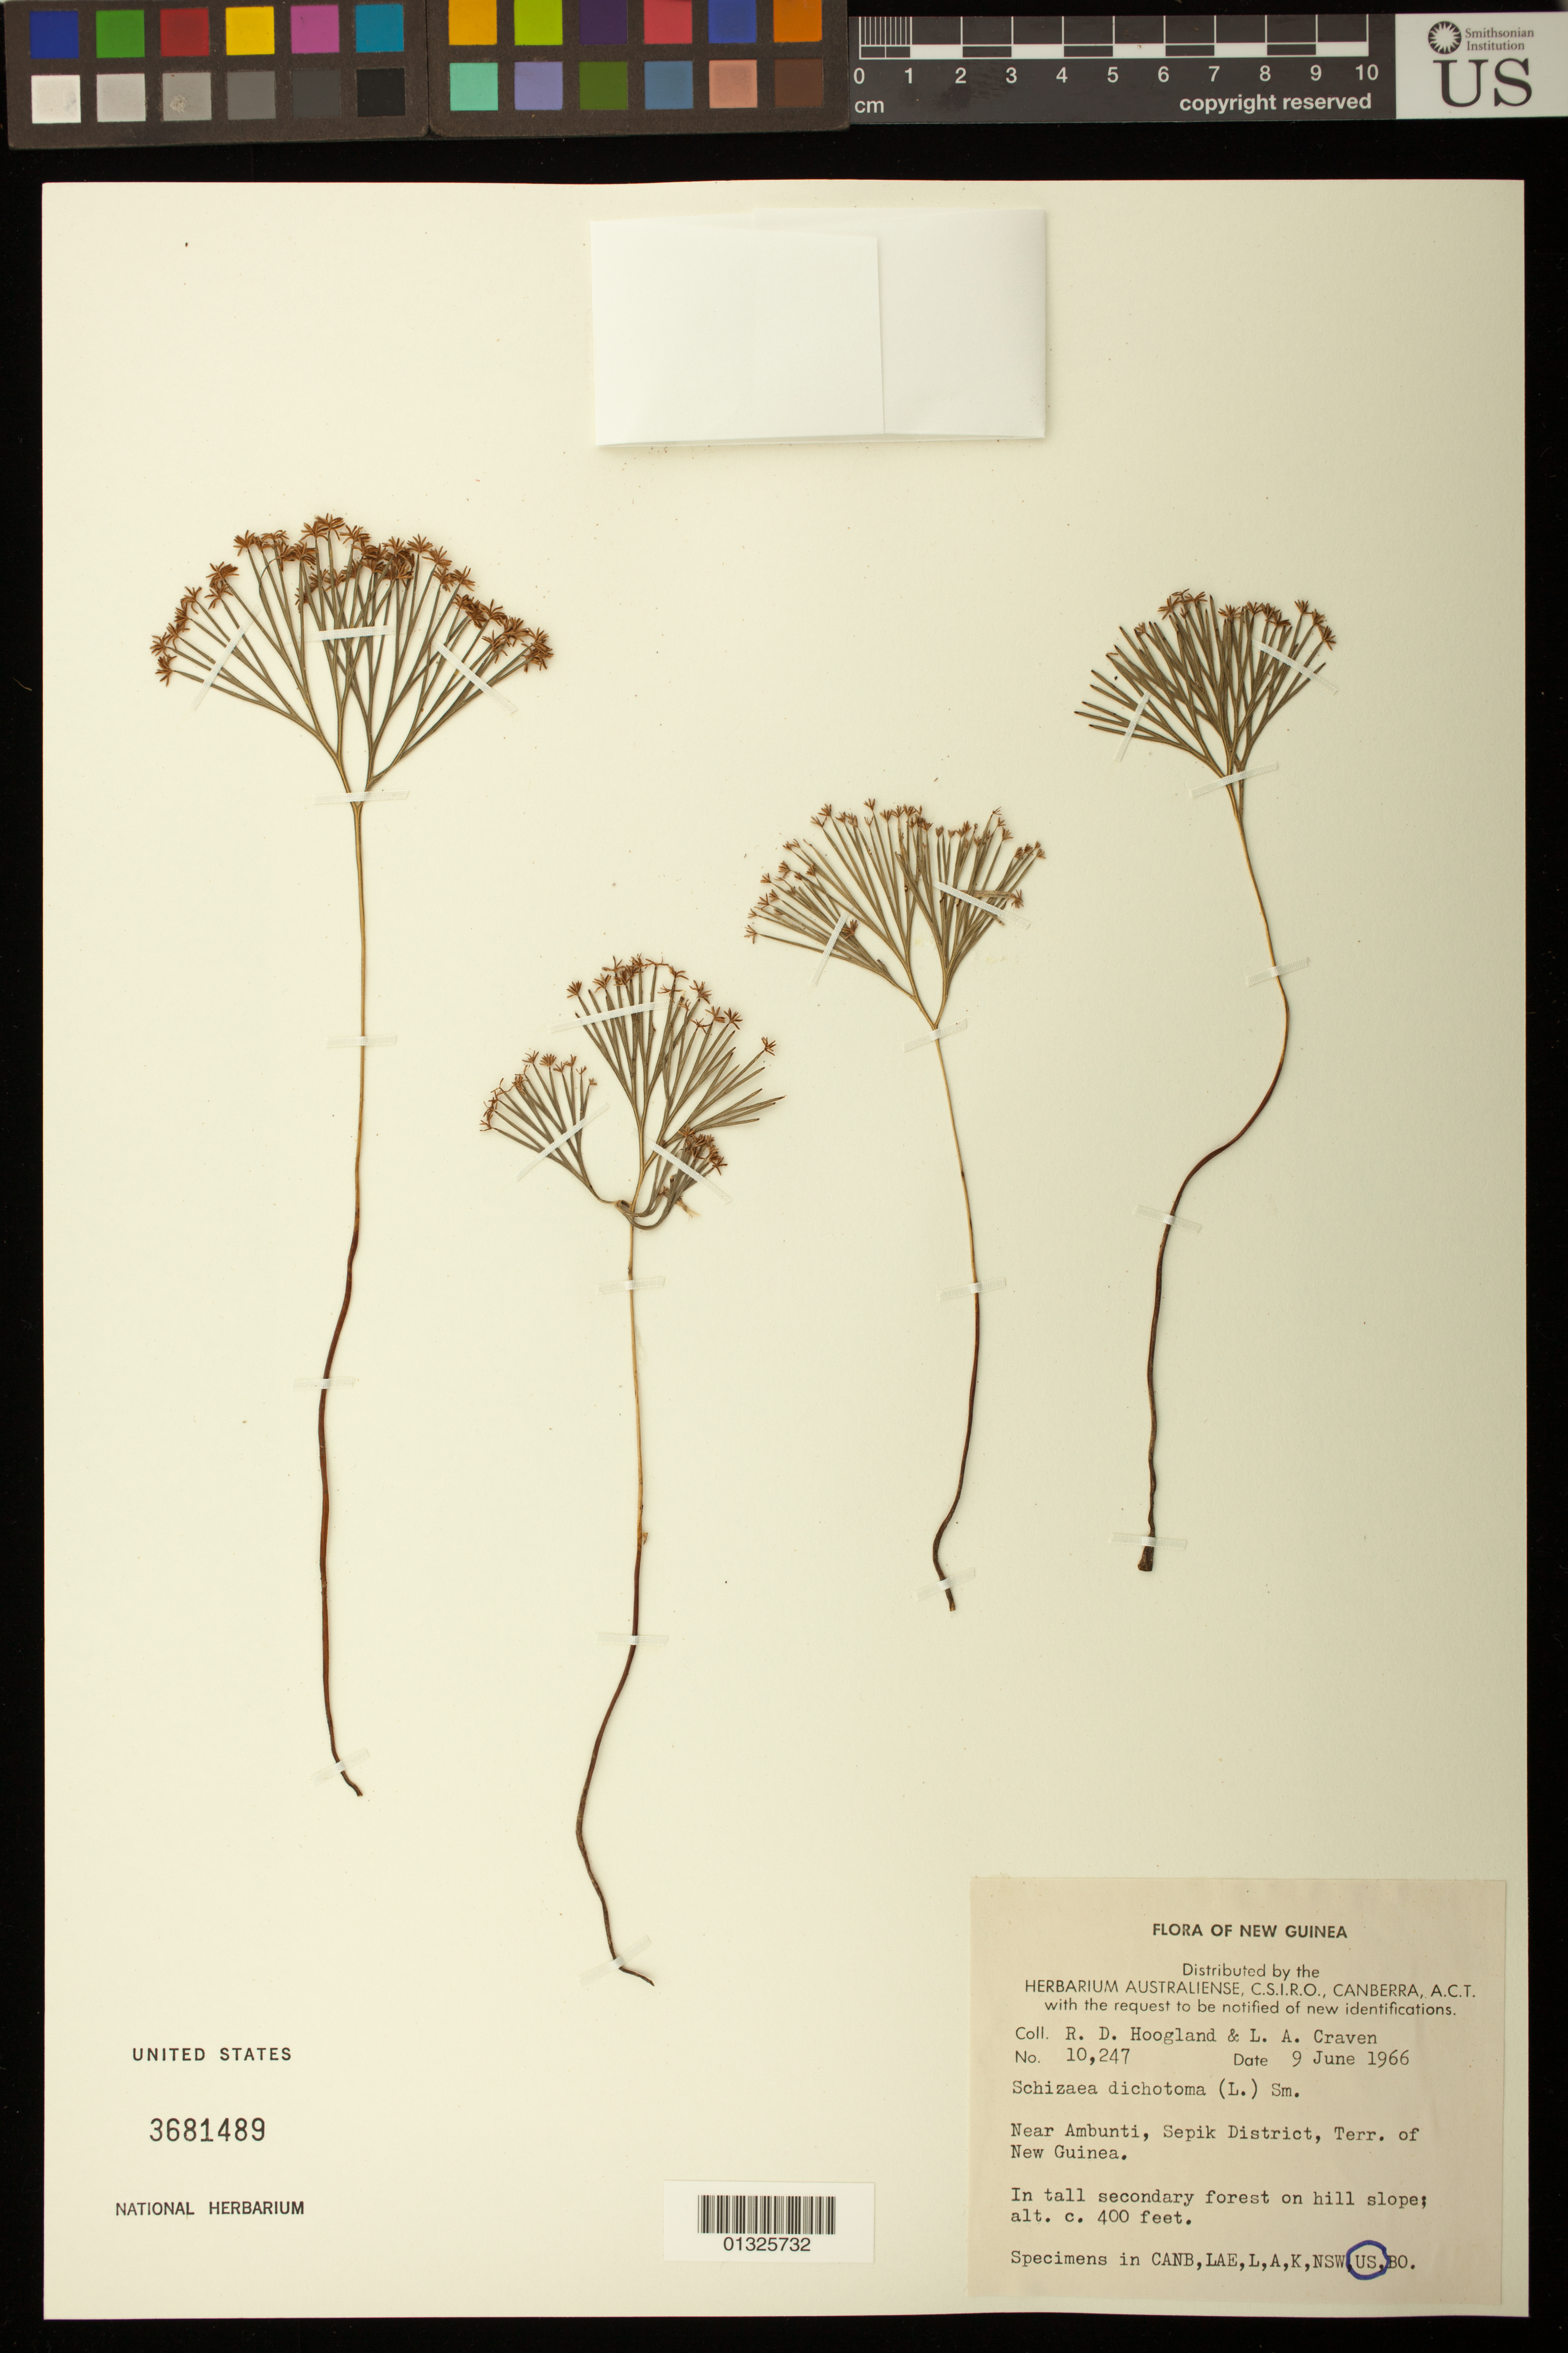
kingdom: Plantae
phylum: Tracheophyta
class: Polypodiopsida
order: Schizaeales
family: Schizaeaceae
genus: Schizaea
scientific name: Schizaea dichotoma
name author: (L.) J. Sm.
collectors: R. D. Hoogland & L. A. Craven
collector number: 10247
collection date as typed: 09 Jun 1966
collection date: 1966-06-09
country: Papua New Guinea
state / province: East Sepik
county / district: Ambunti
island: New Guinea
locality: Near Ambunti, Sepik District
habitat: In tall secondary forest on hill slope.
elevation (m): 122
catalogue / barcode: US 3681489